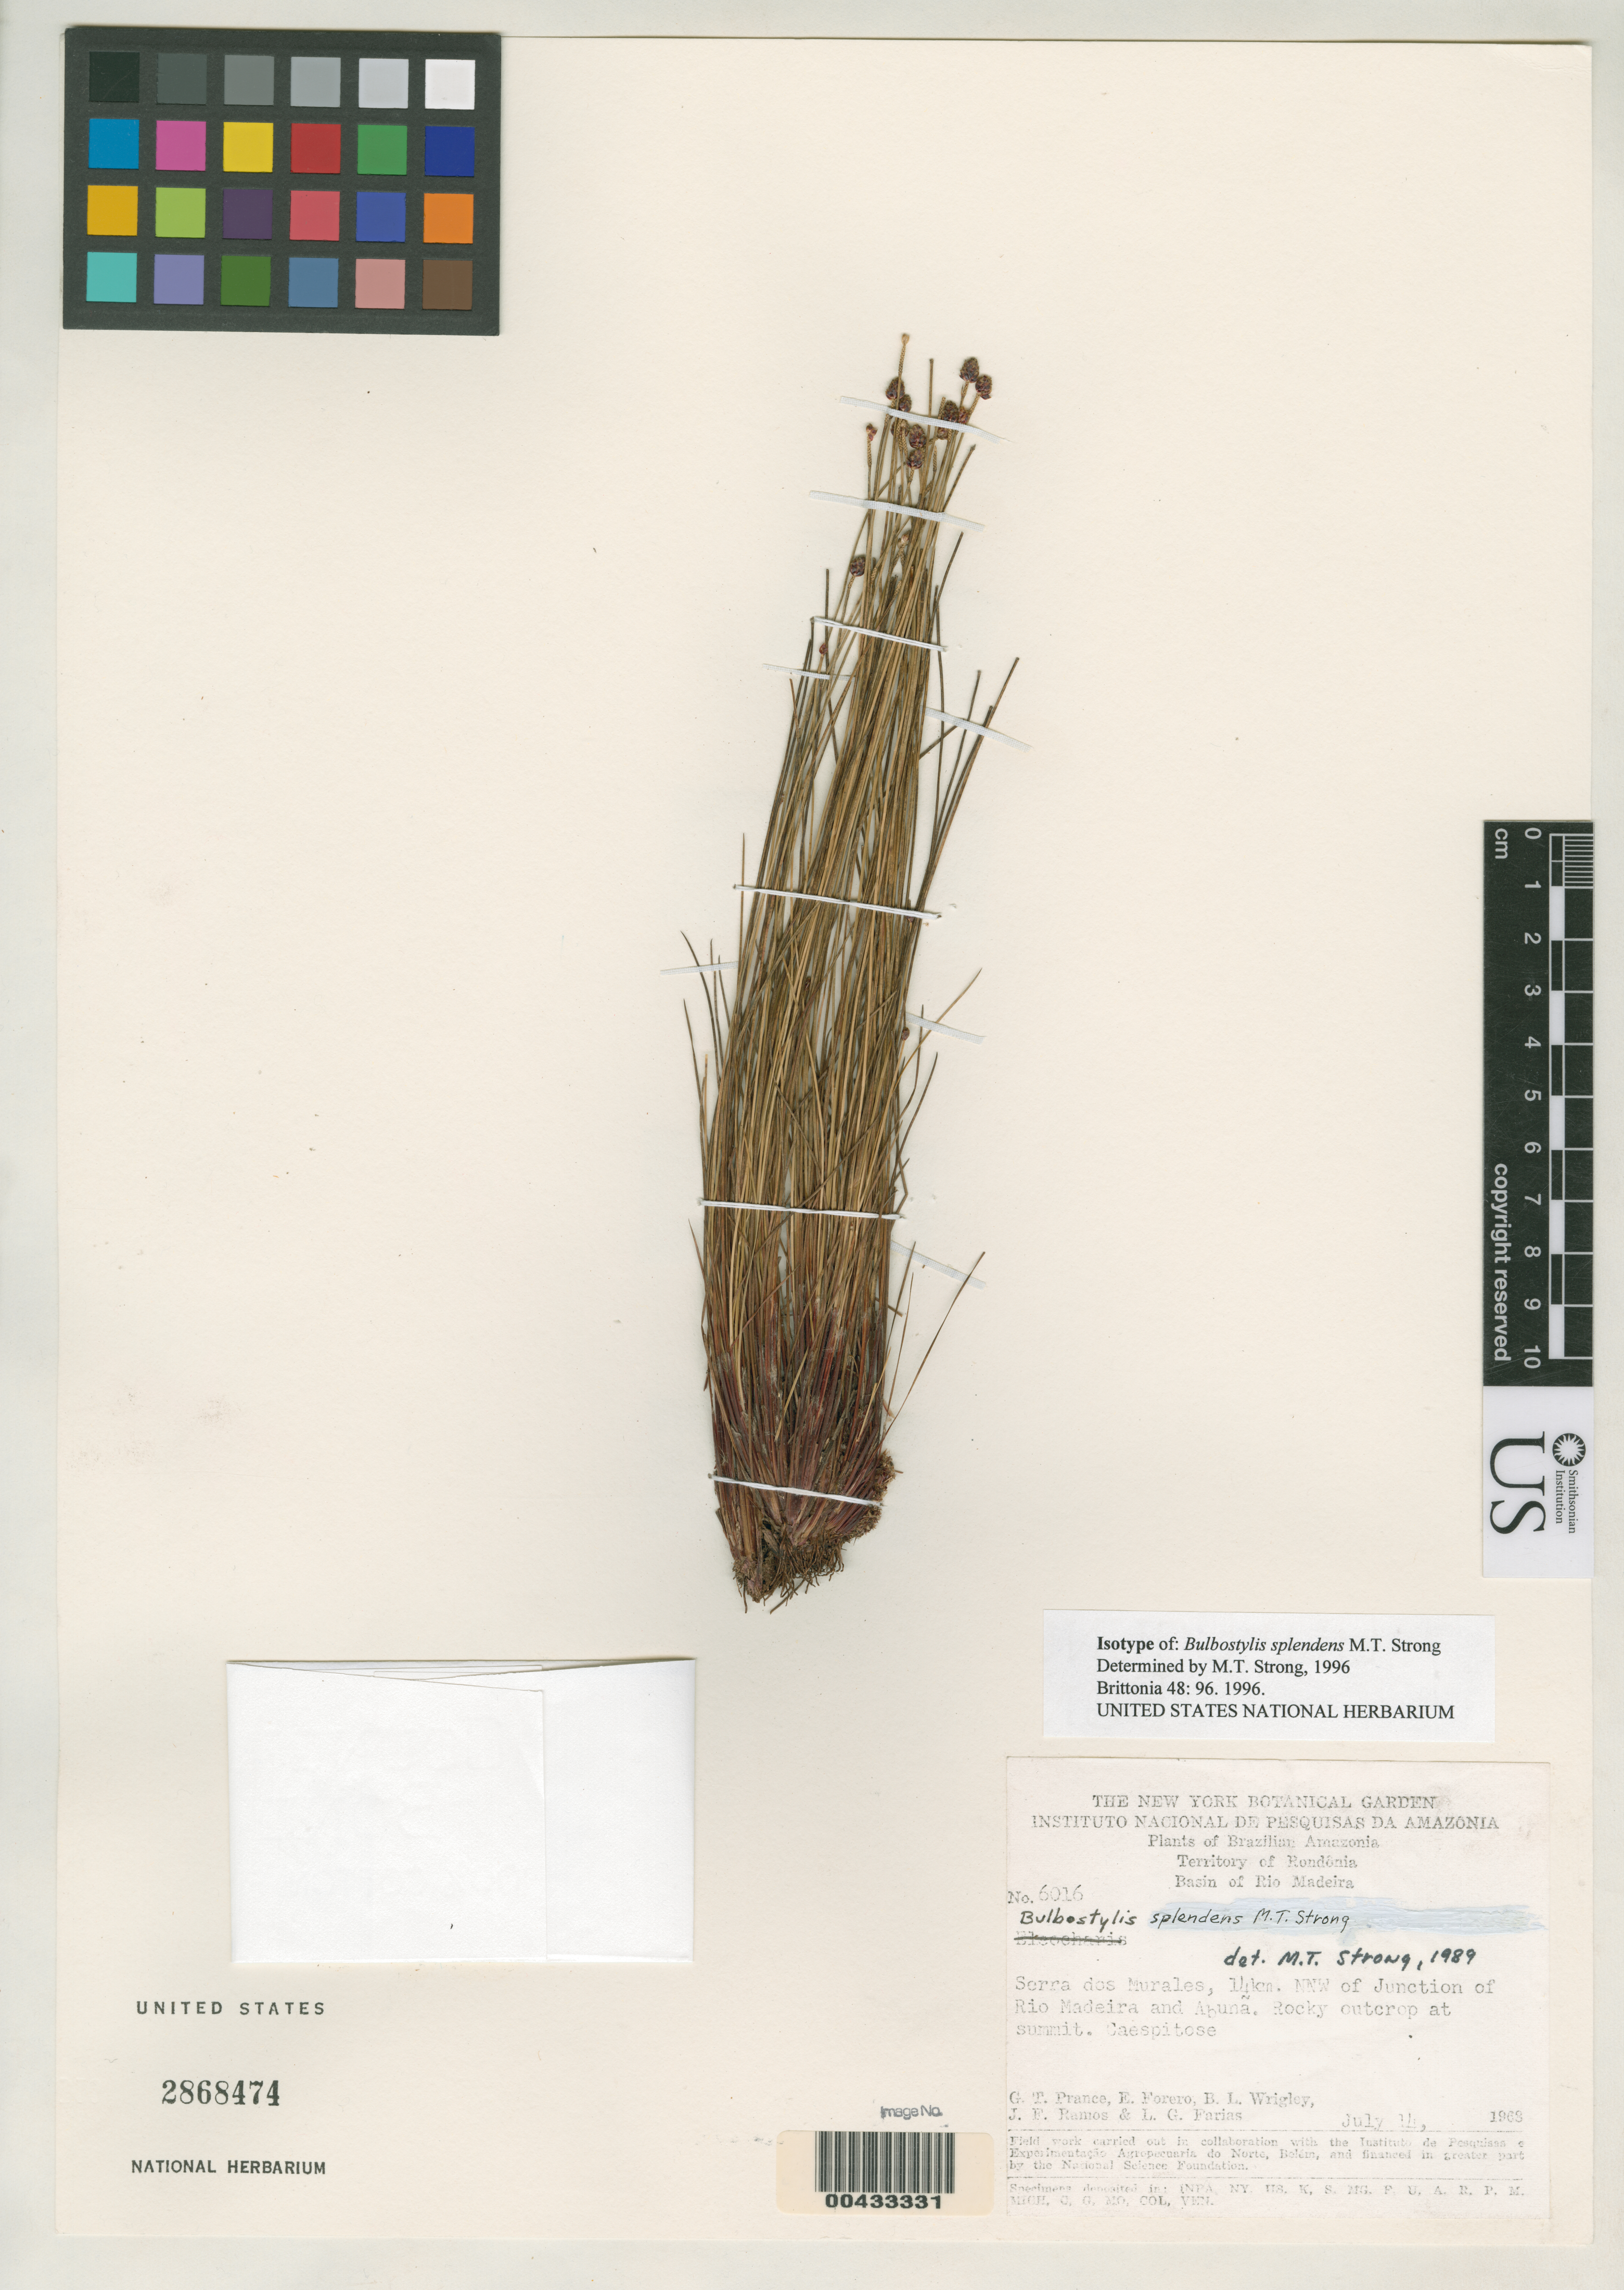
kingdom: Plantae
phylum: Tracheophyta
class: Liliopsida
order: Poales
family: Cyperaceae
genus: Bulbostylis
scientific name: Bulbostylis splendens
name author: M.T. Strong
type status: Isotype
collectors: G. T. Prance, E. Forero, B. L. Wrigley, J. F. Ramos & L. G. Farias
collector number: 6016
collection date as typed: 14 Jul 1968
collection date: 1968-07-14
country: Brazil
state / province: Amazonas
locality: Serra dos Murales, 14 km NNW of junction of Rio Madeira & Abuna.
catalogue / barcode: US 2868474